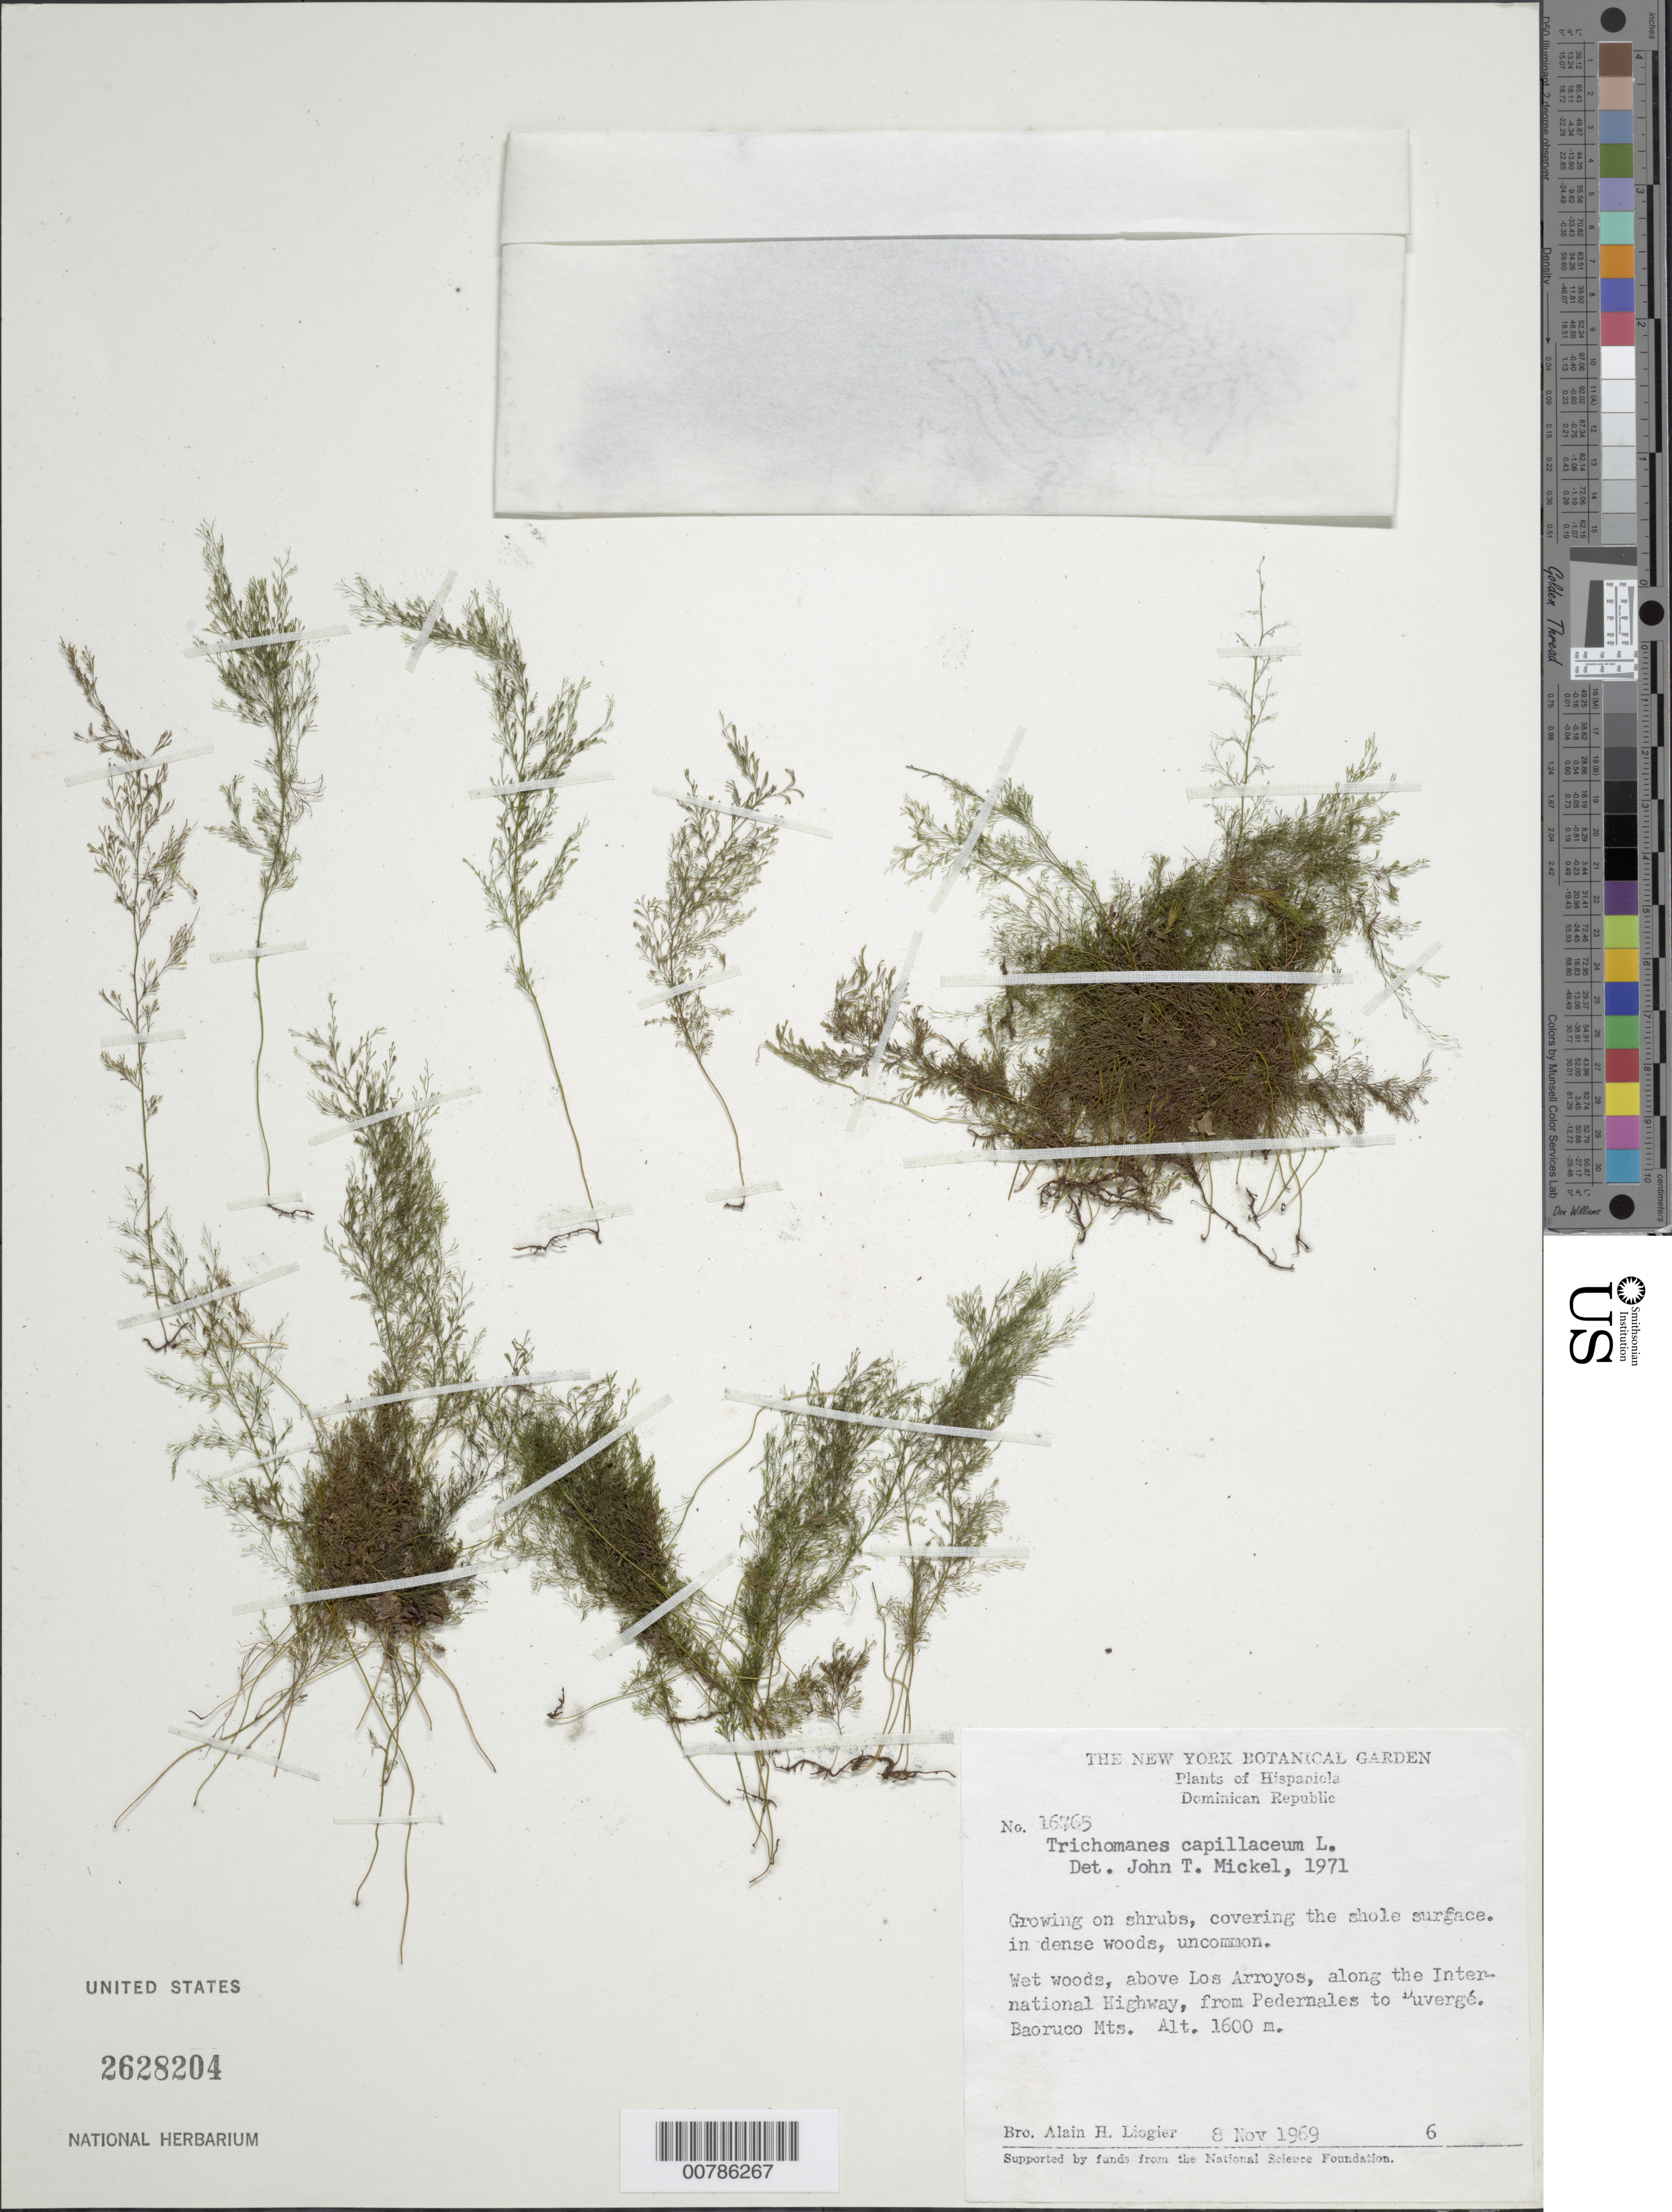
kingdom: Plantae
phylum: Tracheophyta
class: Polypodiopsida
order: Hymenophyllales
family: Hymenophyllaceae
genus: Polyphlebium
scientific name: Polyphlebium capillaceum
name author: (L.) Ebihara & Dubuisson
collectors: A. H. Liogier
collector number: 16765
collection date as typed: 08 Nov 1969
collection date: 1969-11-08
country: Dominican Republic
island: Hispaniola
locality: Los Arryoys, above; along International Highway, from Pedernales to Duvergé, Baoruco Mts.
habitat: Wet woods; growing on shrubs, covering the whole surface, in dense woods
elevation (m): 1600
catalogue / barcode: US 2628204